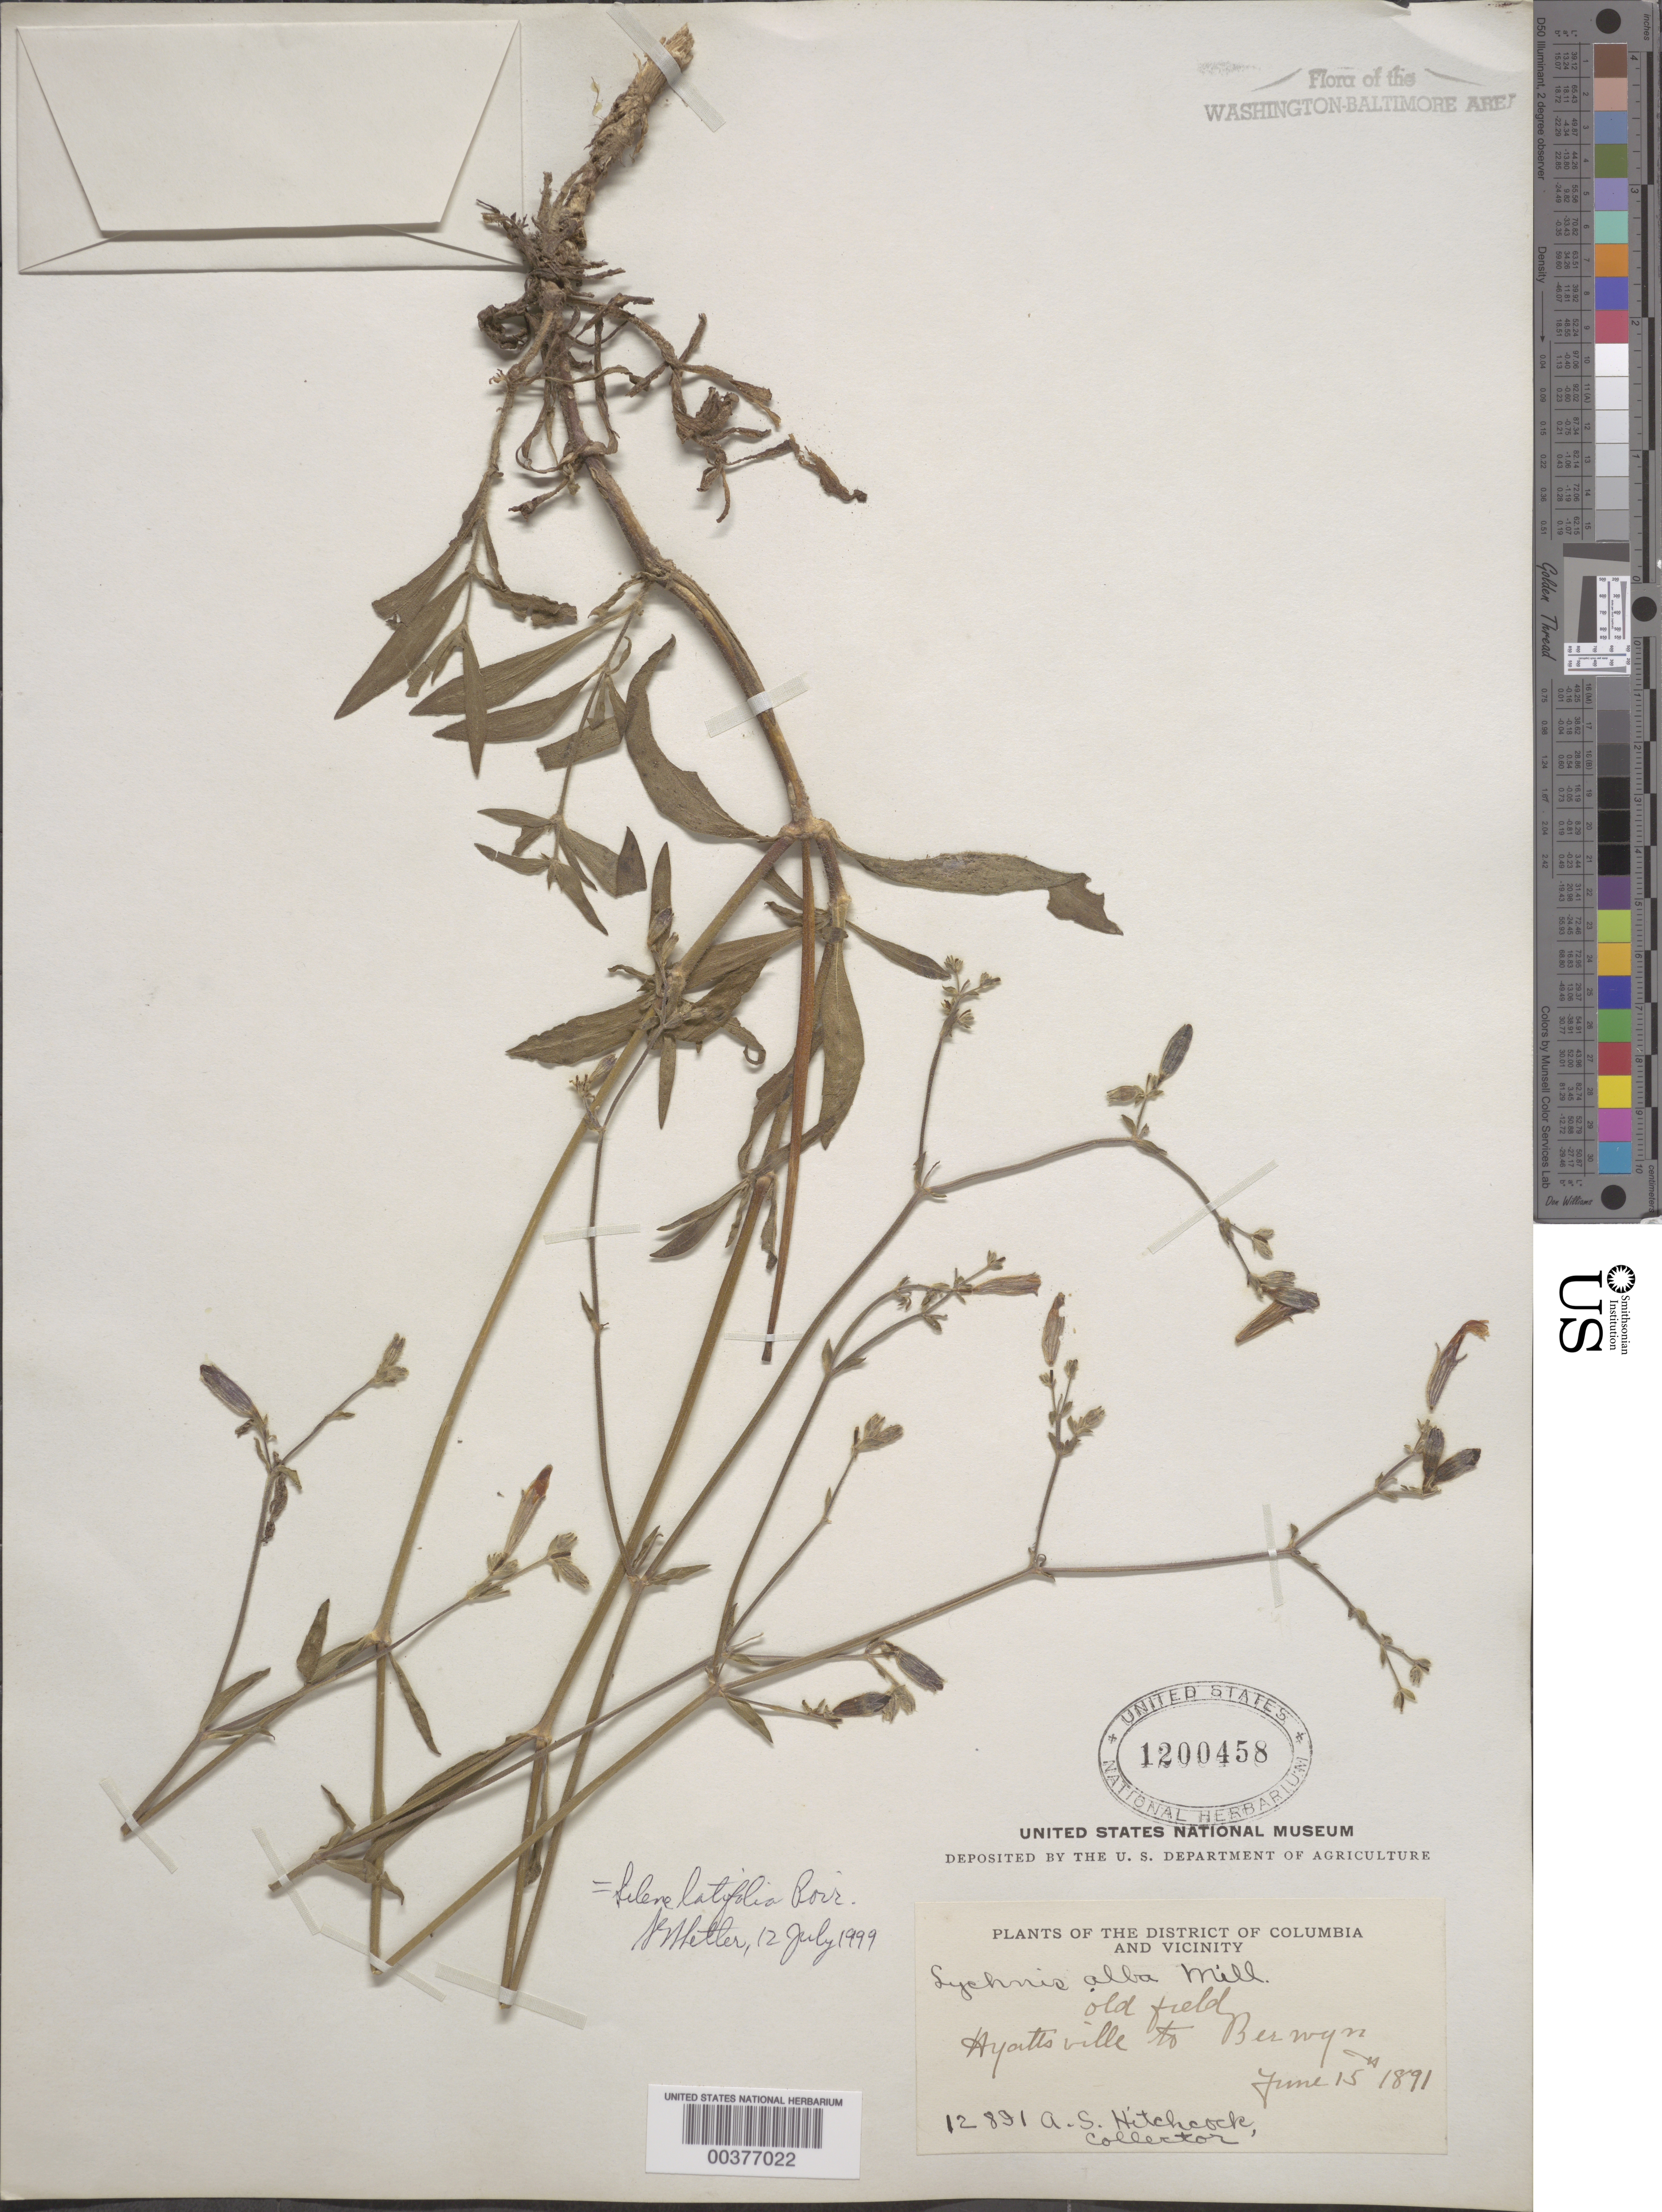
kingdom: Plantae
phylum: Tracheophyta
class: Magnoliopsida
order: Caryophyllales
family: Caryophyllaceae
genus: Silene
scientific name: Silene latifolia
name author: Poir.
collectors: A. S. Hitchcock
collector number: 12891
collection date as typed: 15 Jun 1891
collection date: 1891-06-15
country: United States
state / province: Maryland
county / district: Prince George's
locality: Hyattsville to Berwyn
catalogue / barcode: US 1200458